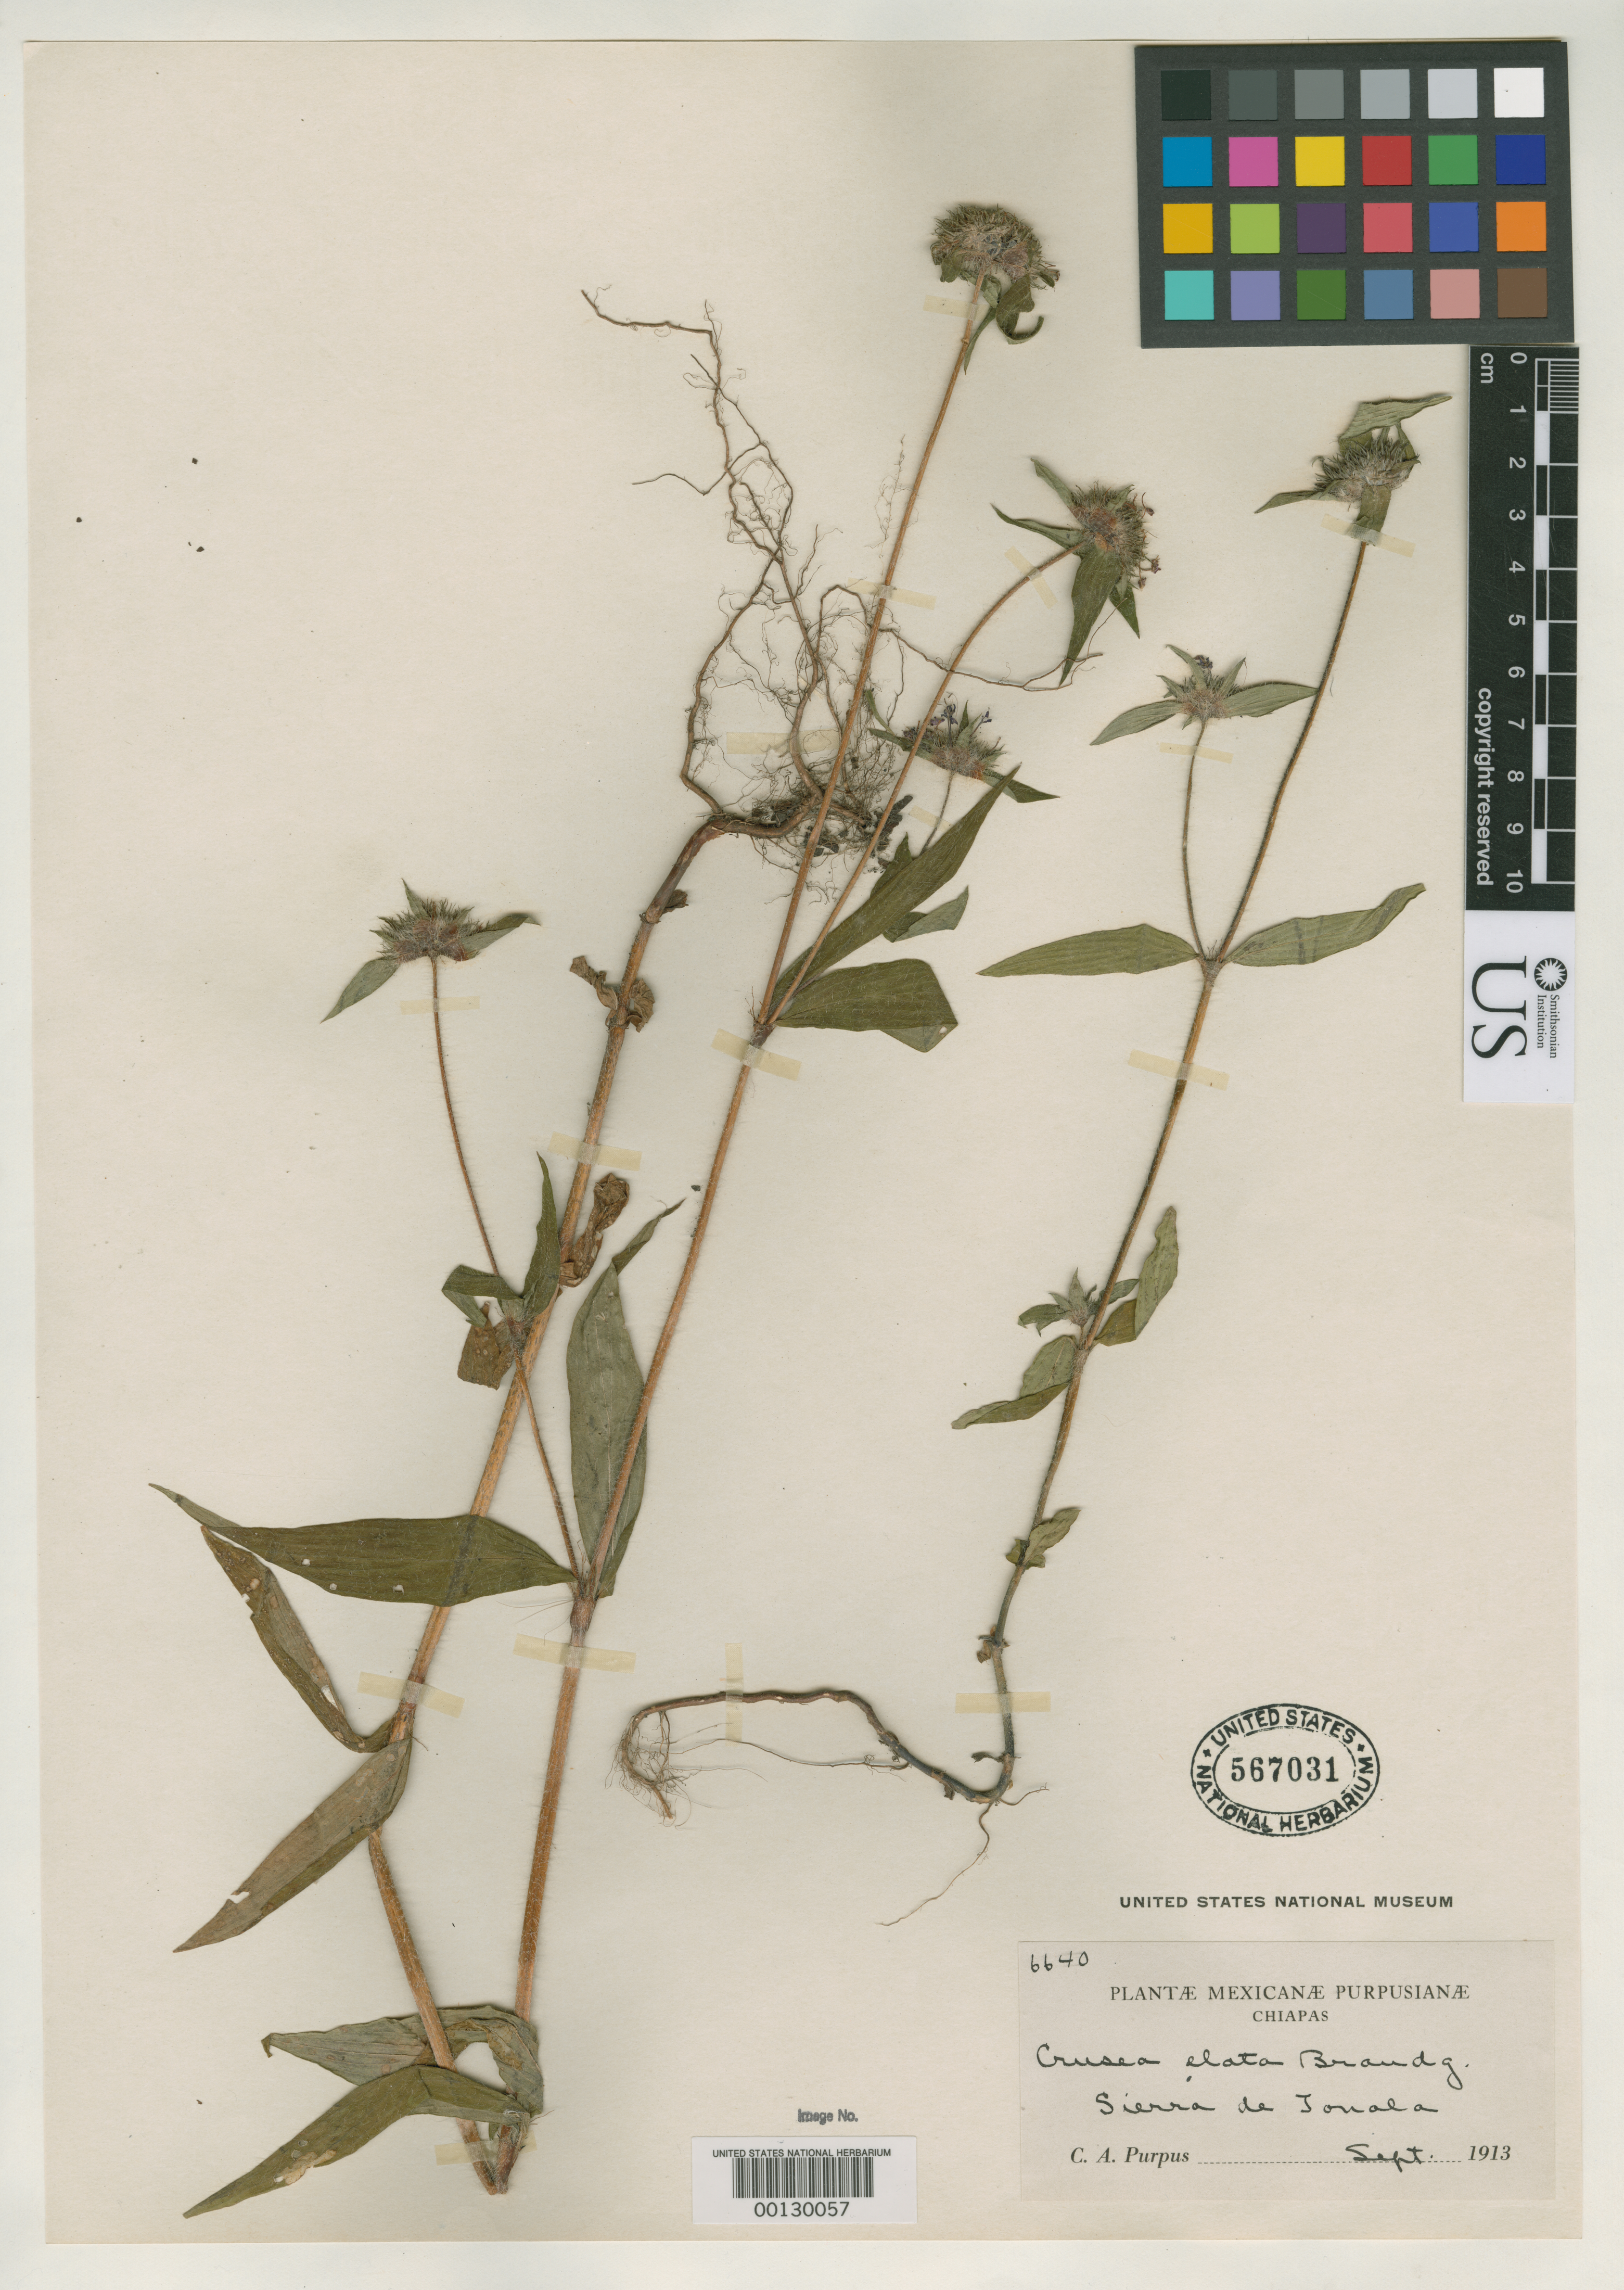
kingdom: Plantae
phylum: Tracheophyta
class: Magnoliopsida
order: Gentianales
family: Rubiaceae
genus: Crusea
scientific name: Crusea elata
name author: Brandegee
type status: Isotype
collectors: C. A. Purpus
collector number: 6640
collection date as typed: Sep 1913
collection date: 1913-09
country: Mexico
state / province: Chiapas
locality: Sierra de Tonala.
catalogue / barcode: US 567031